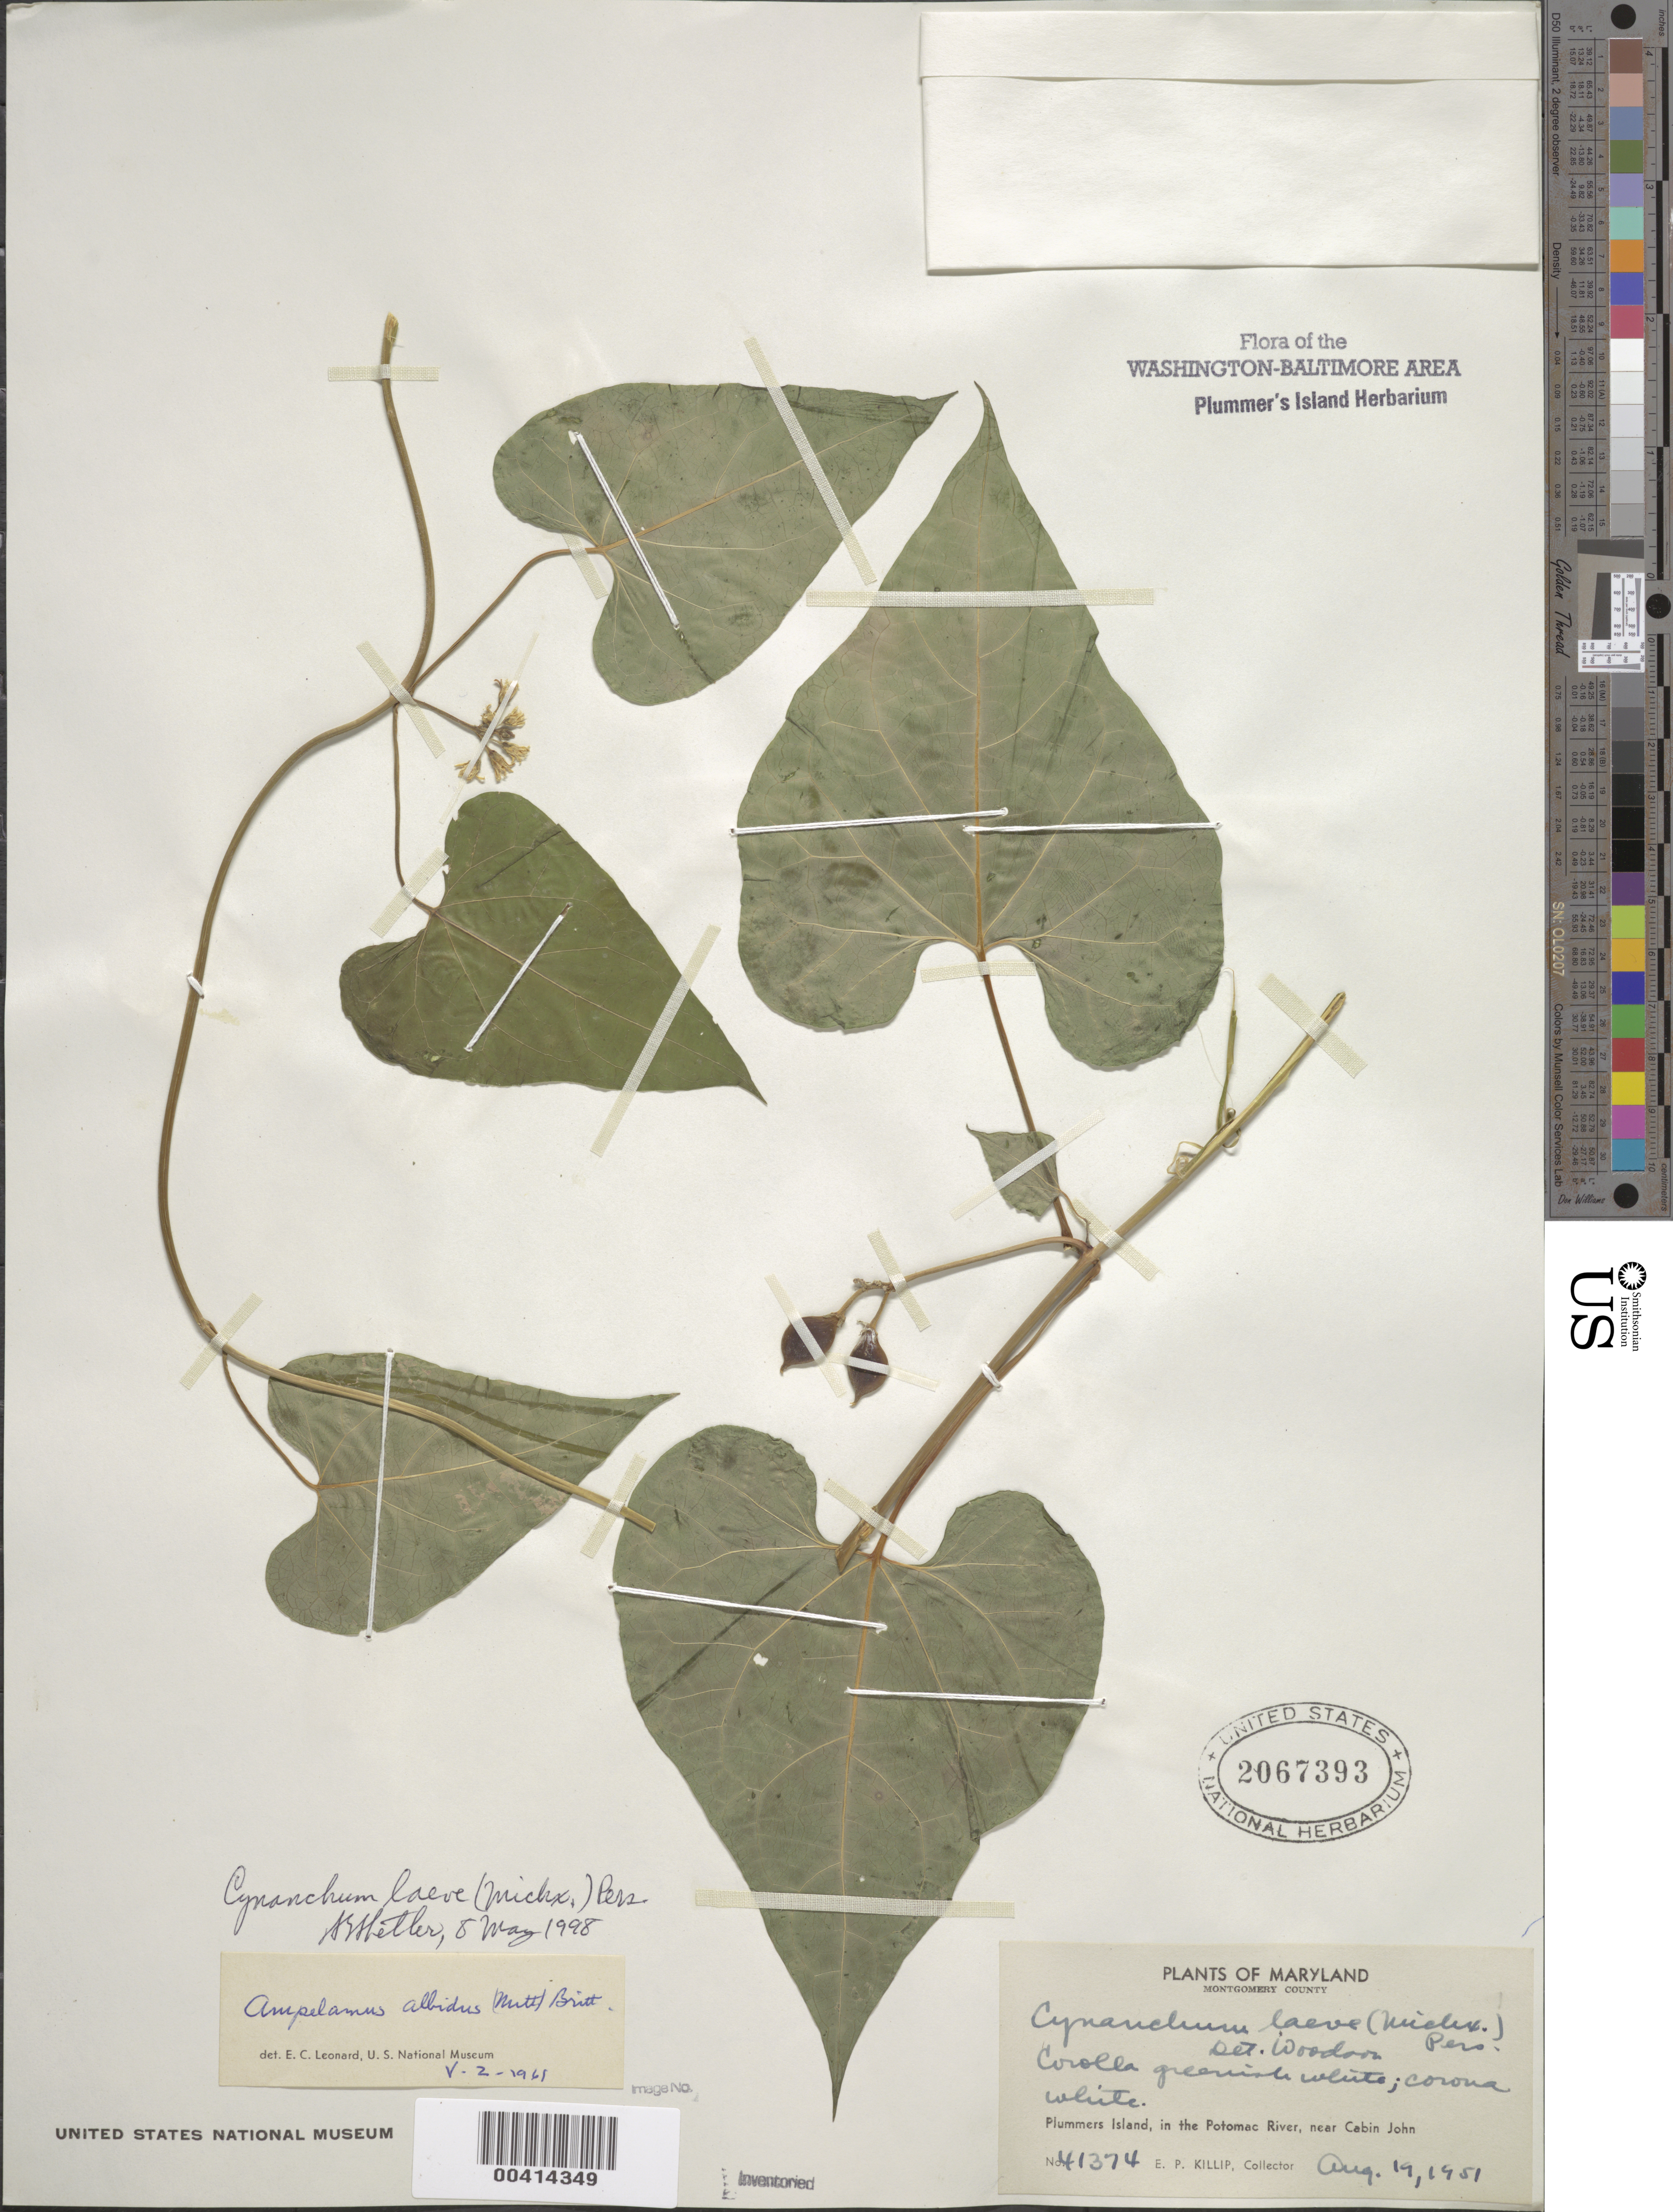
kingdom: Plantae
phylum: Tracheophyta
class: Magnoliopsida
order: Gentianales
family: Apocynaceae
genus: Cynanchum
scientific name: Cynanchum laeve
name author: (Michx.) Pers.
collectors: E. P. Killip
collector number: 41374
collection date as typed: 19 Aug 1951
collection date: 1951-08-19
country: United States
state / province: Maryland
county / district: Montgomery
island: Plummers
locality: Plummer's Island C. & O. Canal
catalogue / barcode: US 2067393